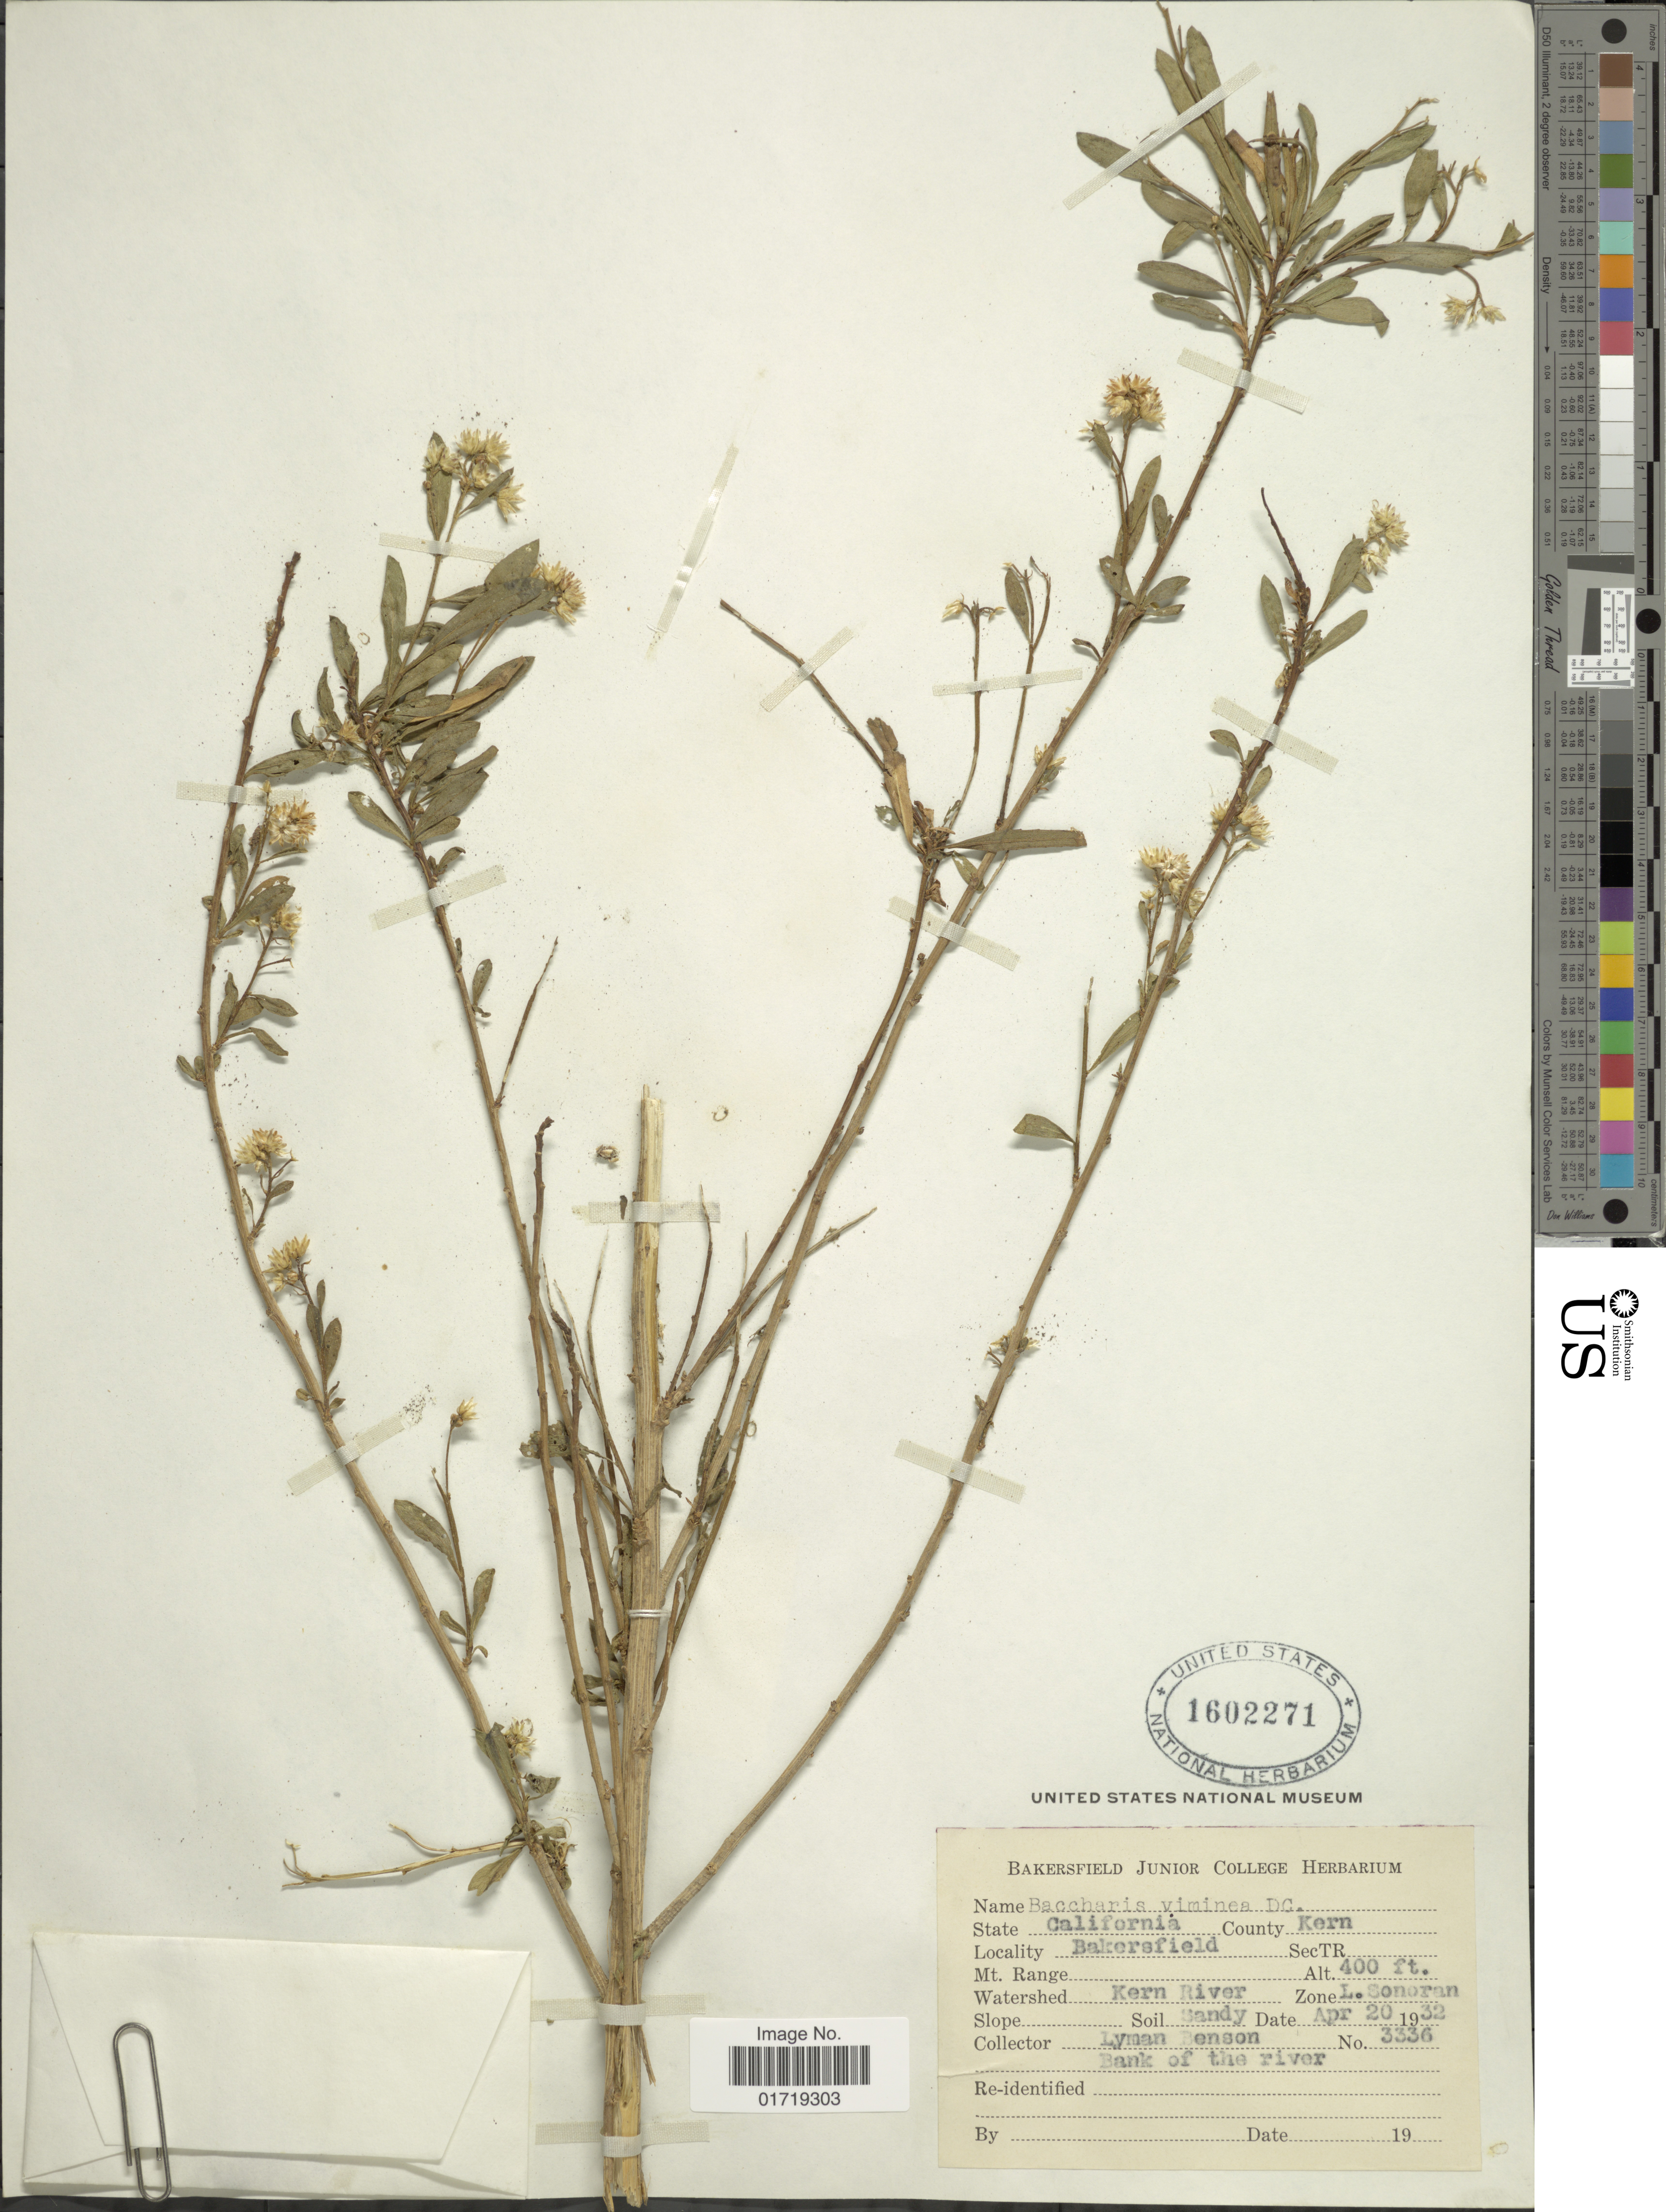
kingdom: Plantae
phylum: Tracheophyta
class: Magnoliopsida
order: Asterales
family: Asteraceae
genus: Baccharis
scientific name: Baccharis viminea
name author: DC.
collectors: L. D. Benson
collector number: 3336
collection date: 1932-04-20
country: United States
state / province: California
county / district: Kern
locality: State California, County Kern, Bakersfield, Watershed Kern River , Zone L. Sonoran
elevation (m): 122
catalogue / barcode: US 1602271